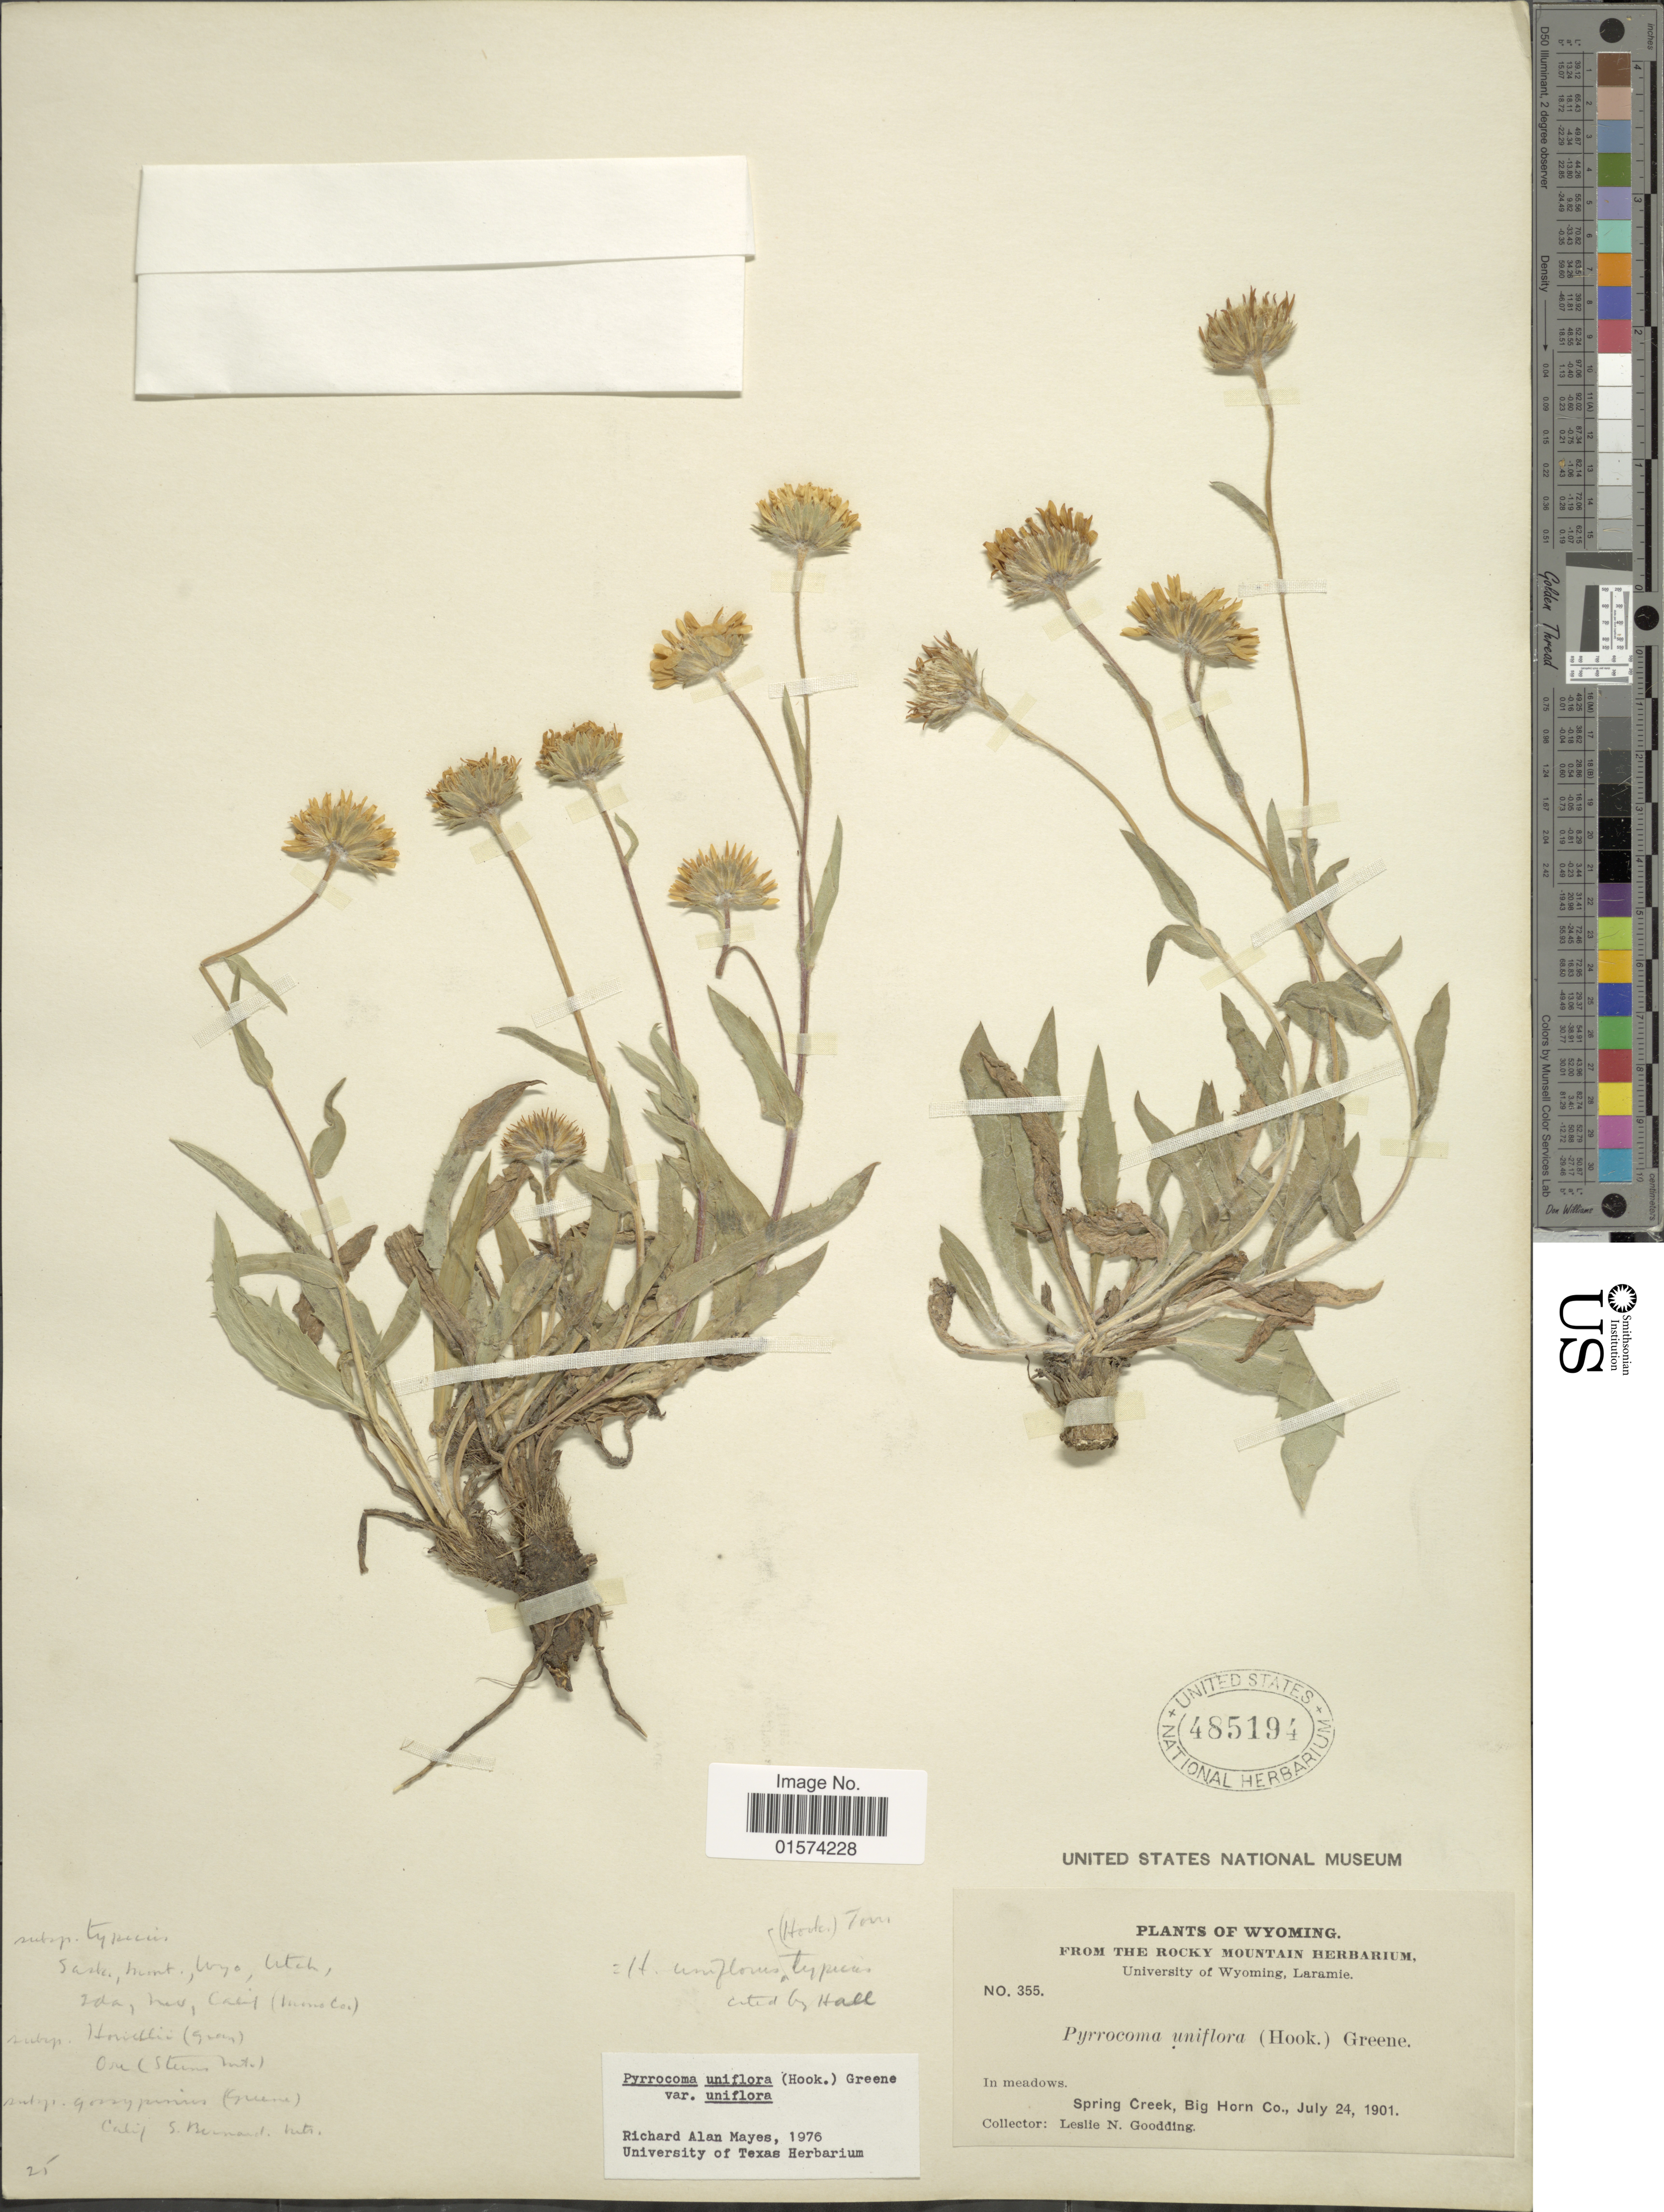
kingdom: Plantae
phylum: Tracheophyta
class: Magnoliopsida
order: Asterales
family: Asteraceae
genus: Pyrrocoma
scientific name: Pyrrocoma uniflora var. uniflora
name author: (Hook.) Greene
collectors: L. N. Goodding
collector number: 355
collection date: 1901-07-24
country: United States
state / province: Wyoming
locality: In meadows, Spring Creek, Big Horn Co.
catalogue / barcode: US 485194